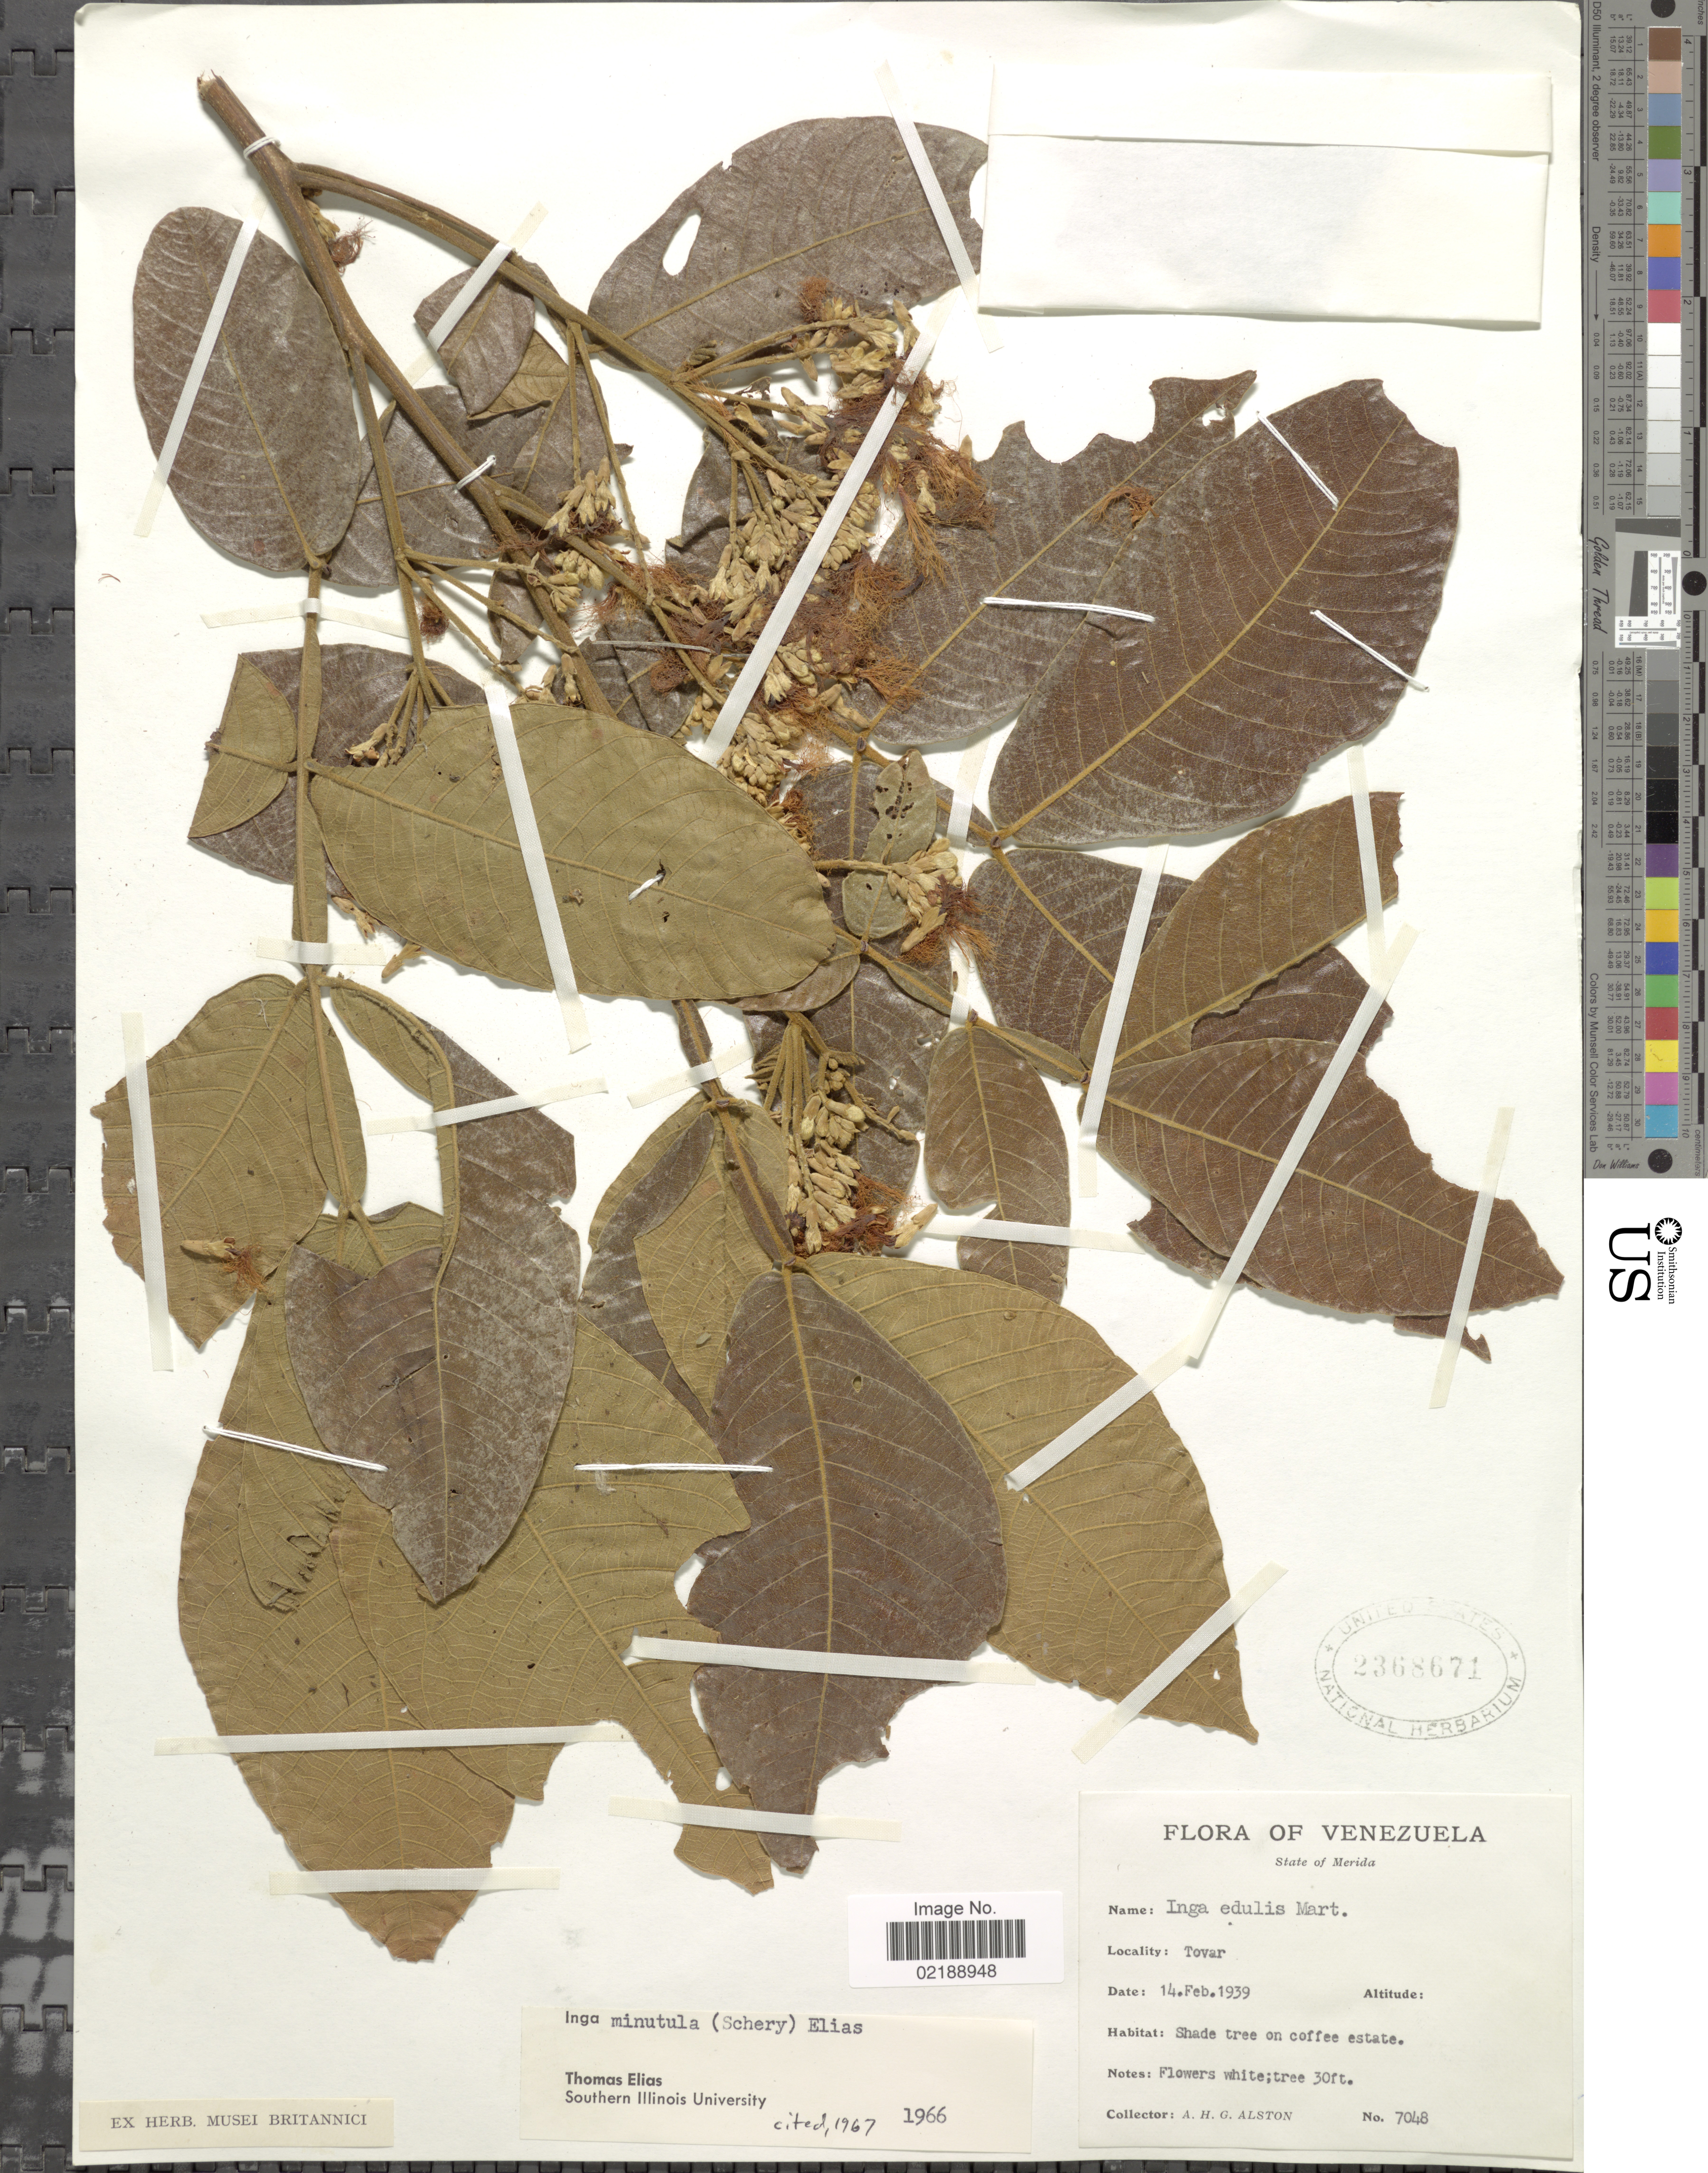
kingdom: Plantae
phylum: Tracheophyta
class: Magnoliopsida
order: Fabales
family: Fabaceae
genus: Inga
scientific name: Inga oerstediana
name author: Benth.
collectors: A. H. Alston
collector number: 7048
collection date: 1939-02-14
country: Venezuela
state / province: Mérida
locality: Tovar, Shade tree on coffee estate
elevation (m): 9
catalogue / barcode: US 2368671